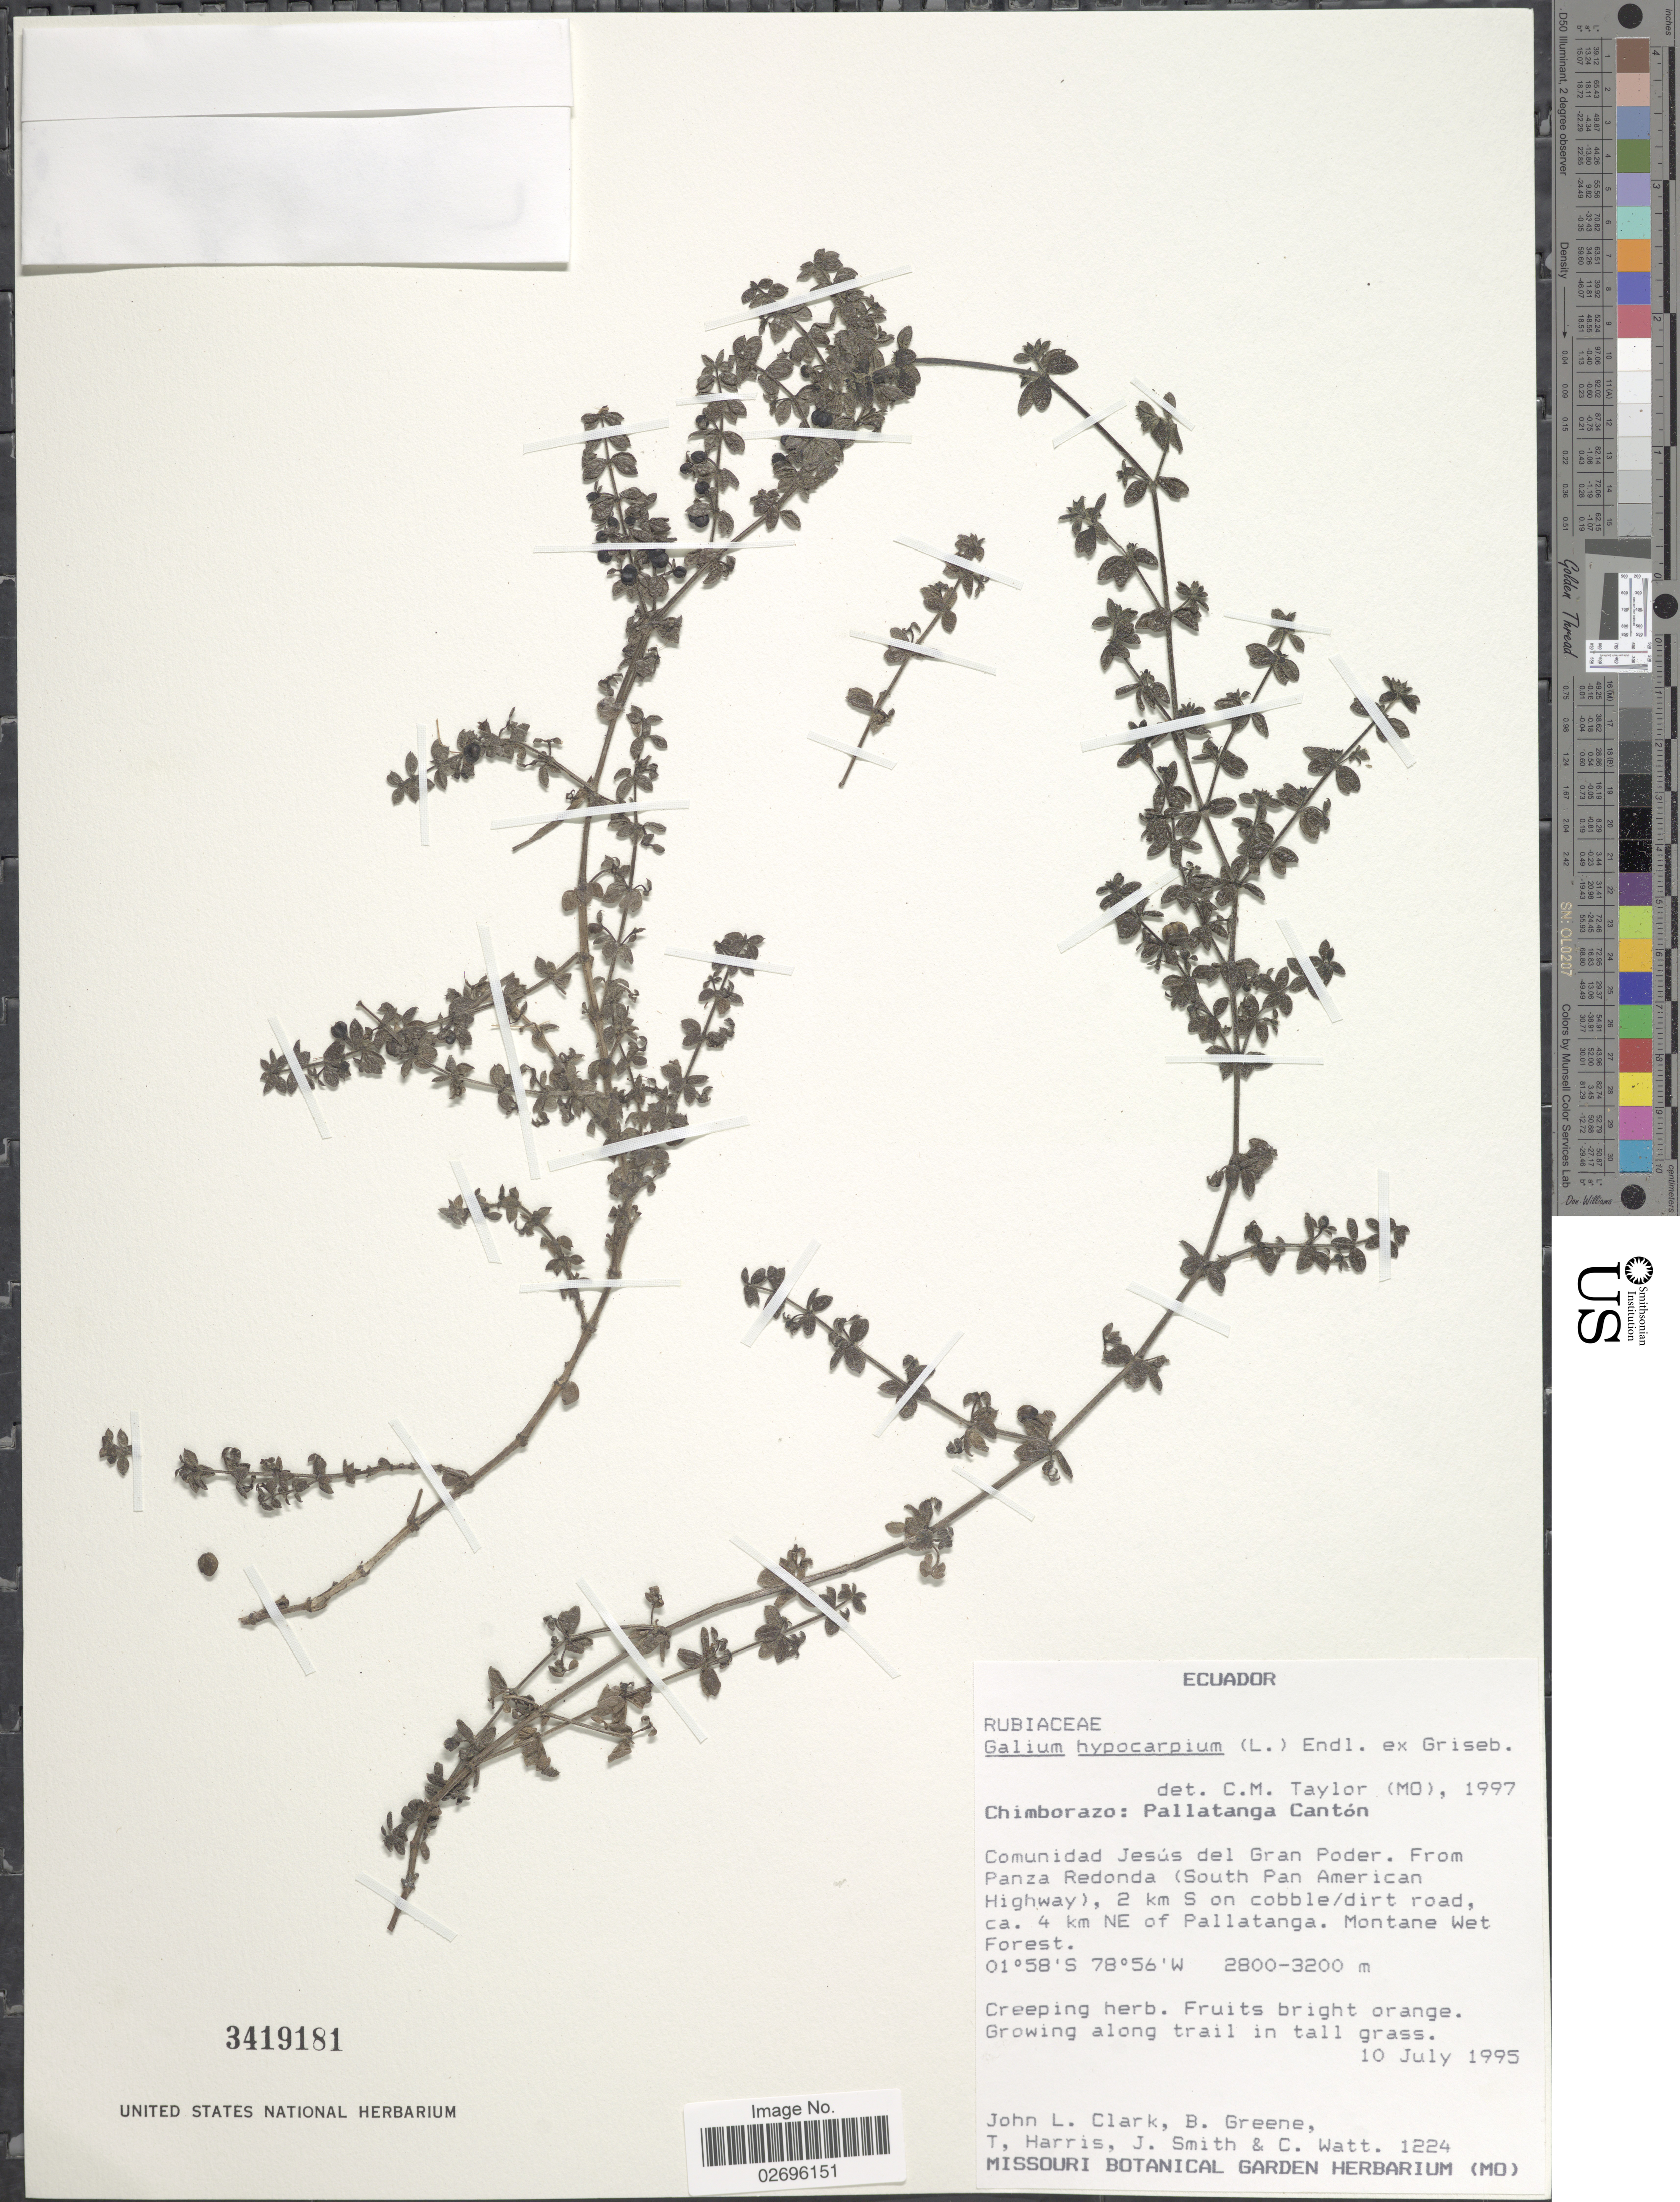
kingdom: Plantae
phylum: Tracheophyta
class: Magnoliopsida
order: Gentianales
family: Rubiaceae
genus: Galium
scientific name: Galium hypocarpium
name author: (L.) Endl. ex Griseb.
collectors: J. L. Clark, B. Greene, T. Harris, J. Smith & C. Watt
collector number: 1224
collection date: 1995-07-10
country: Ecuador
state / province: Chimborazo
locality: Pallatanga Cantón. Comunidad Jesús del Gran Poder. From Panza Redonda (South Pan American Highway), 2 km S on cobble/dirt road, ca. 4 km NE of Pallatanga.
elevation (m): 2800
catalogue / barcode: US 3419181